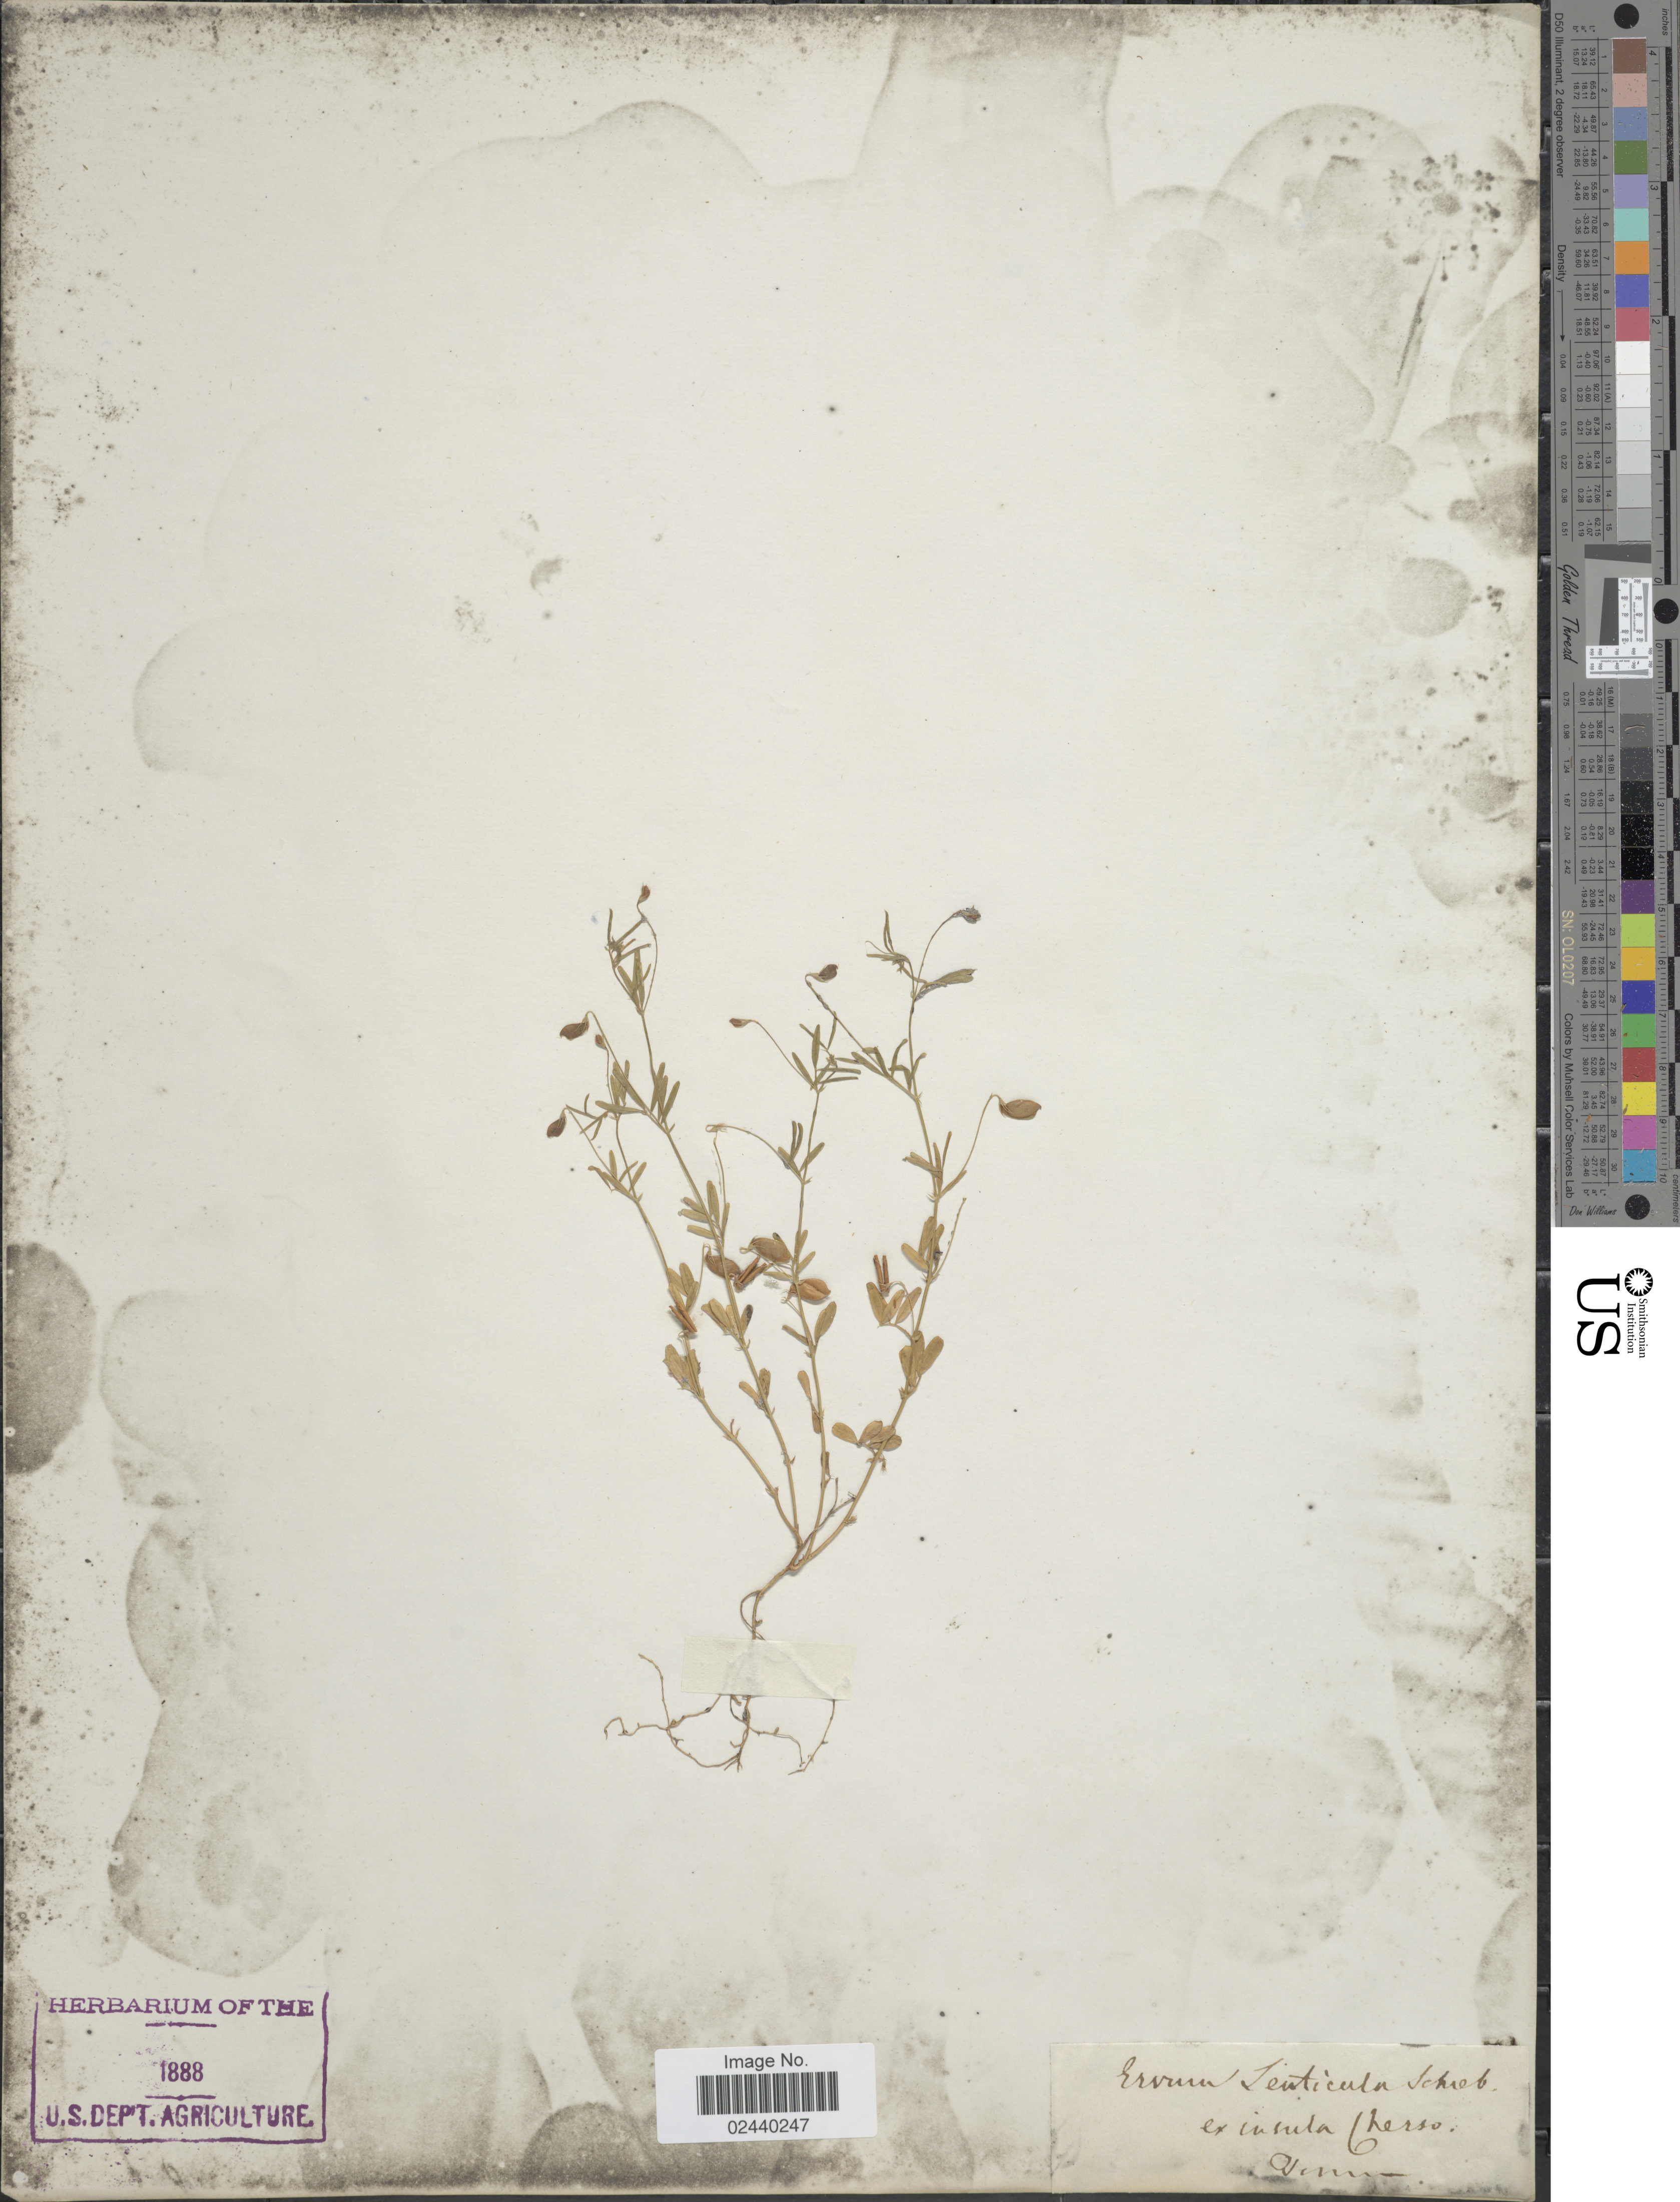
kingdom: Plantae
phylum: Tracheophyta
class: Magnoliopsida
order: Fabales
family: Fabaceae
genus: Vicia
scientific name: Vicia lenticula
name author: (Hoppe) Janka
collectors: Tommasini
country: Croatia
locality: Ex insula Cherso